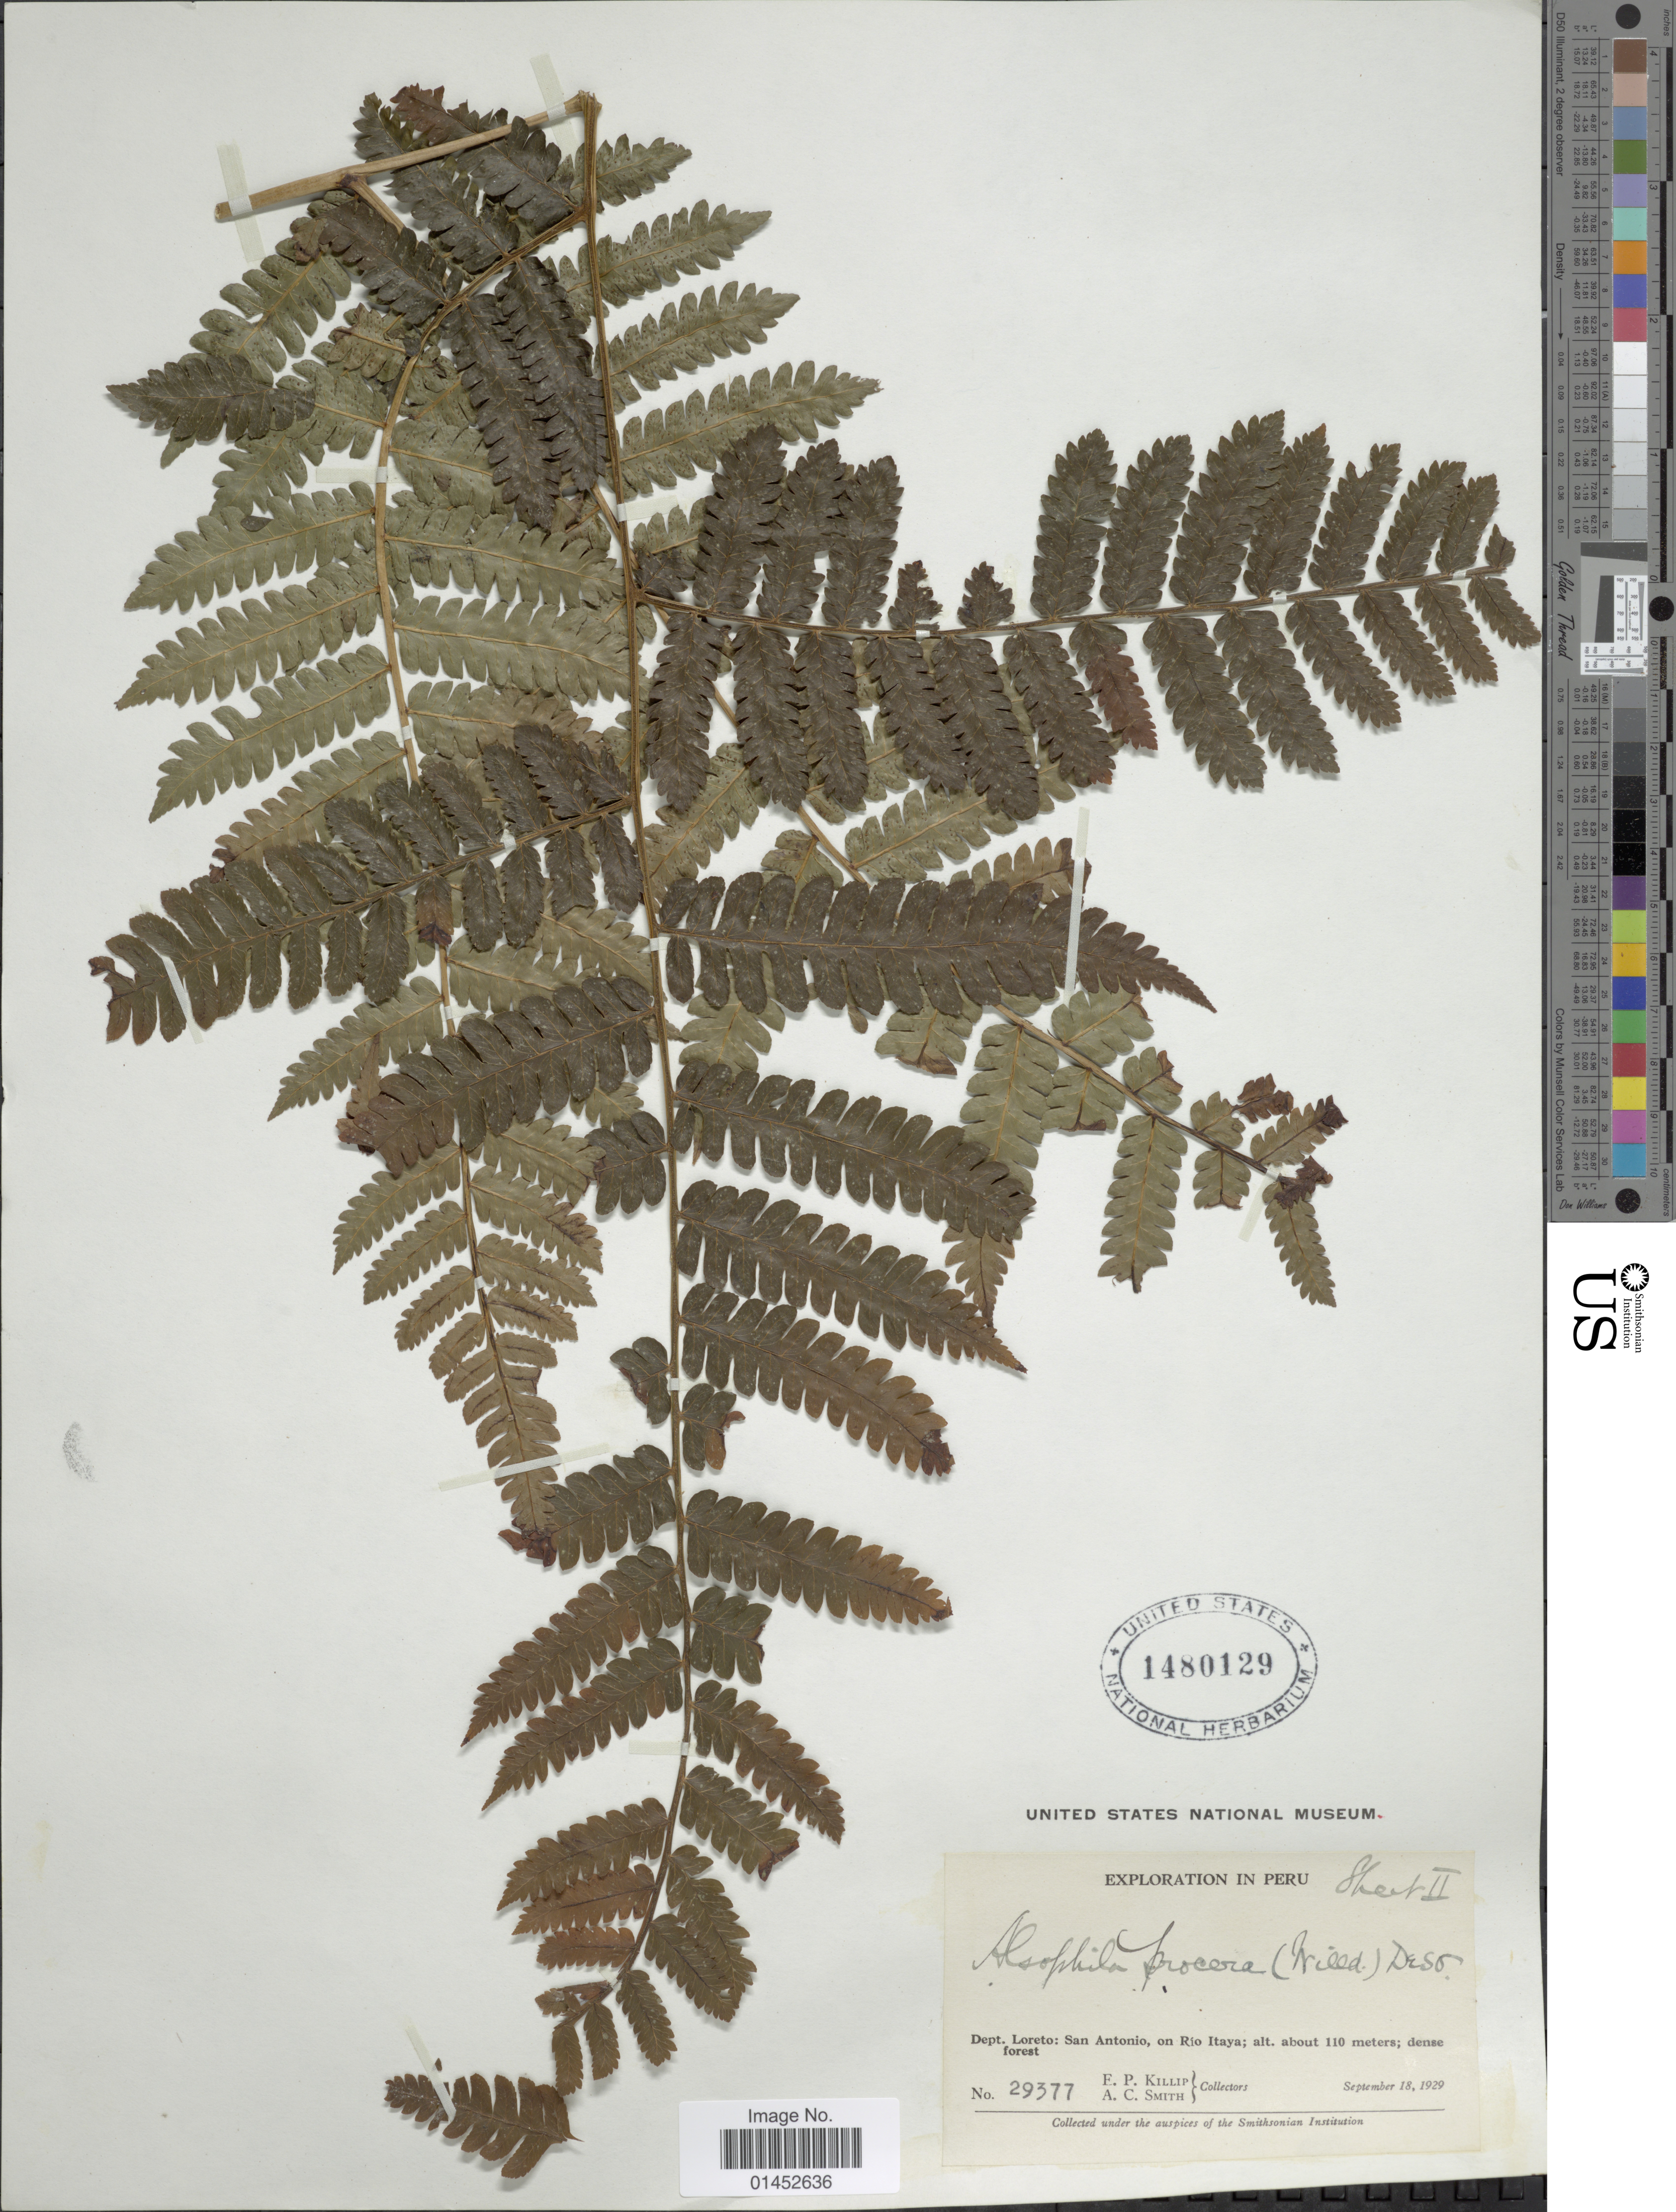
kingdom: Plantae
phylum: Tracheophyta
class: Polypodiopsida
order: Cyatheales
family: Cyatheaceae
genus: Cyathea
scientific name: Cyathea pungens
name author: (Willd.) Domin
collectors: E. P. Killip & A. C. Smith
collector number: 29377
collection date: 1929-09-18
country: Peru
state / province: Loreto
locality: Dept. Loreto: San Antonio, on Rio Itaya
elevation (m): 110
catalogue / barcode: US 1480129